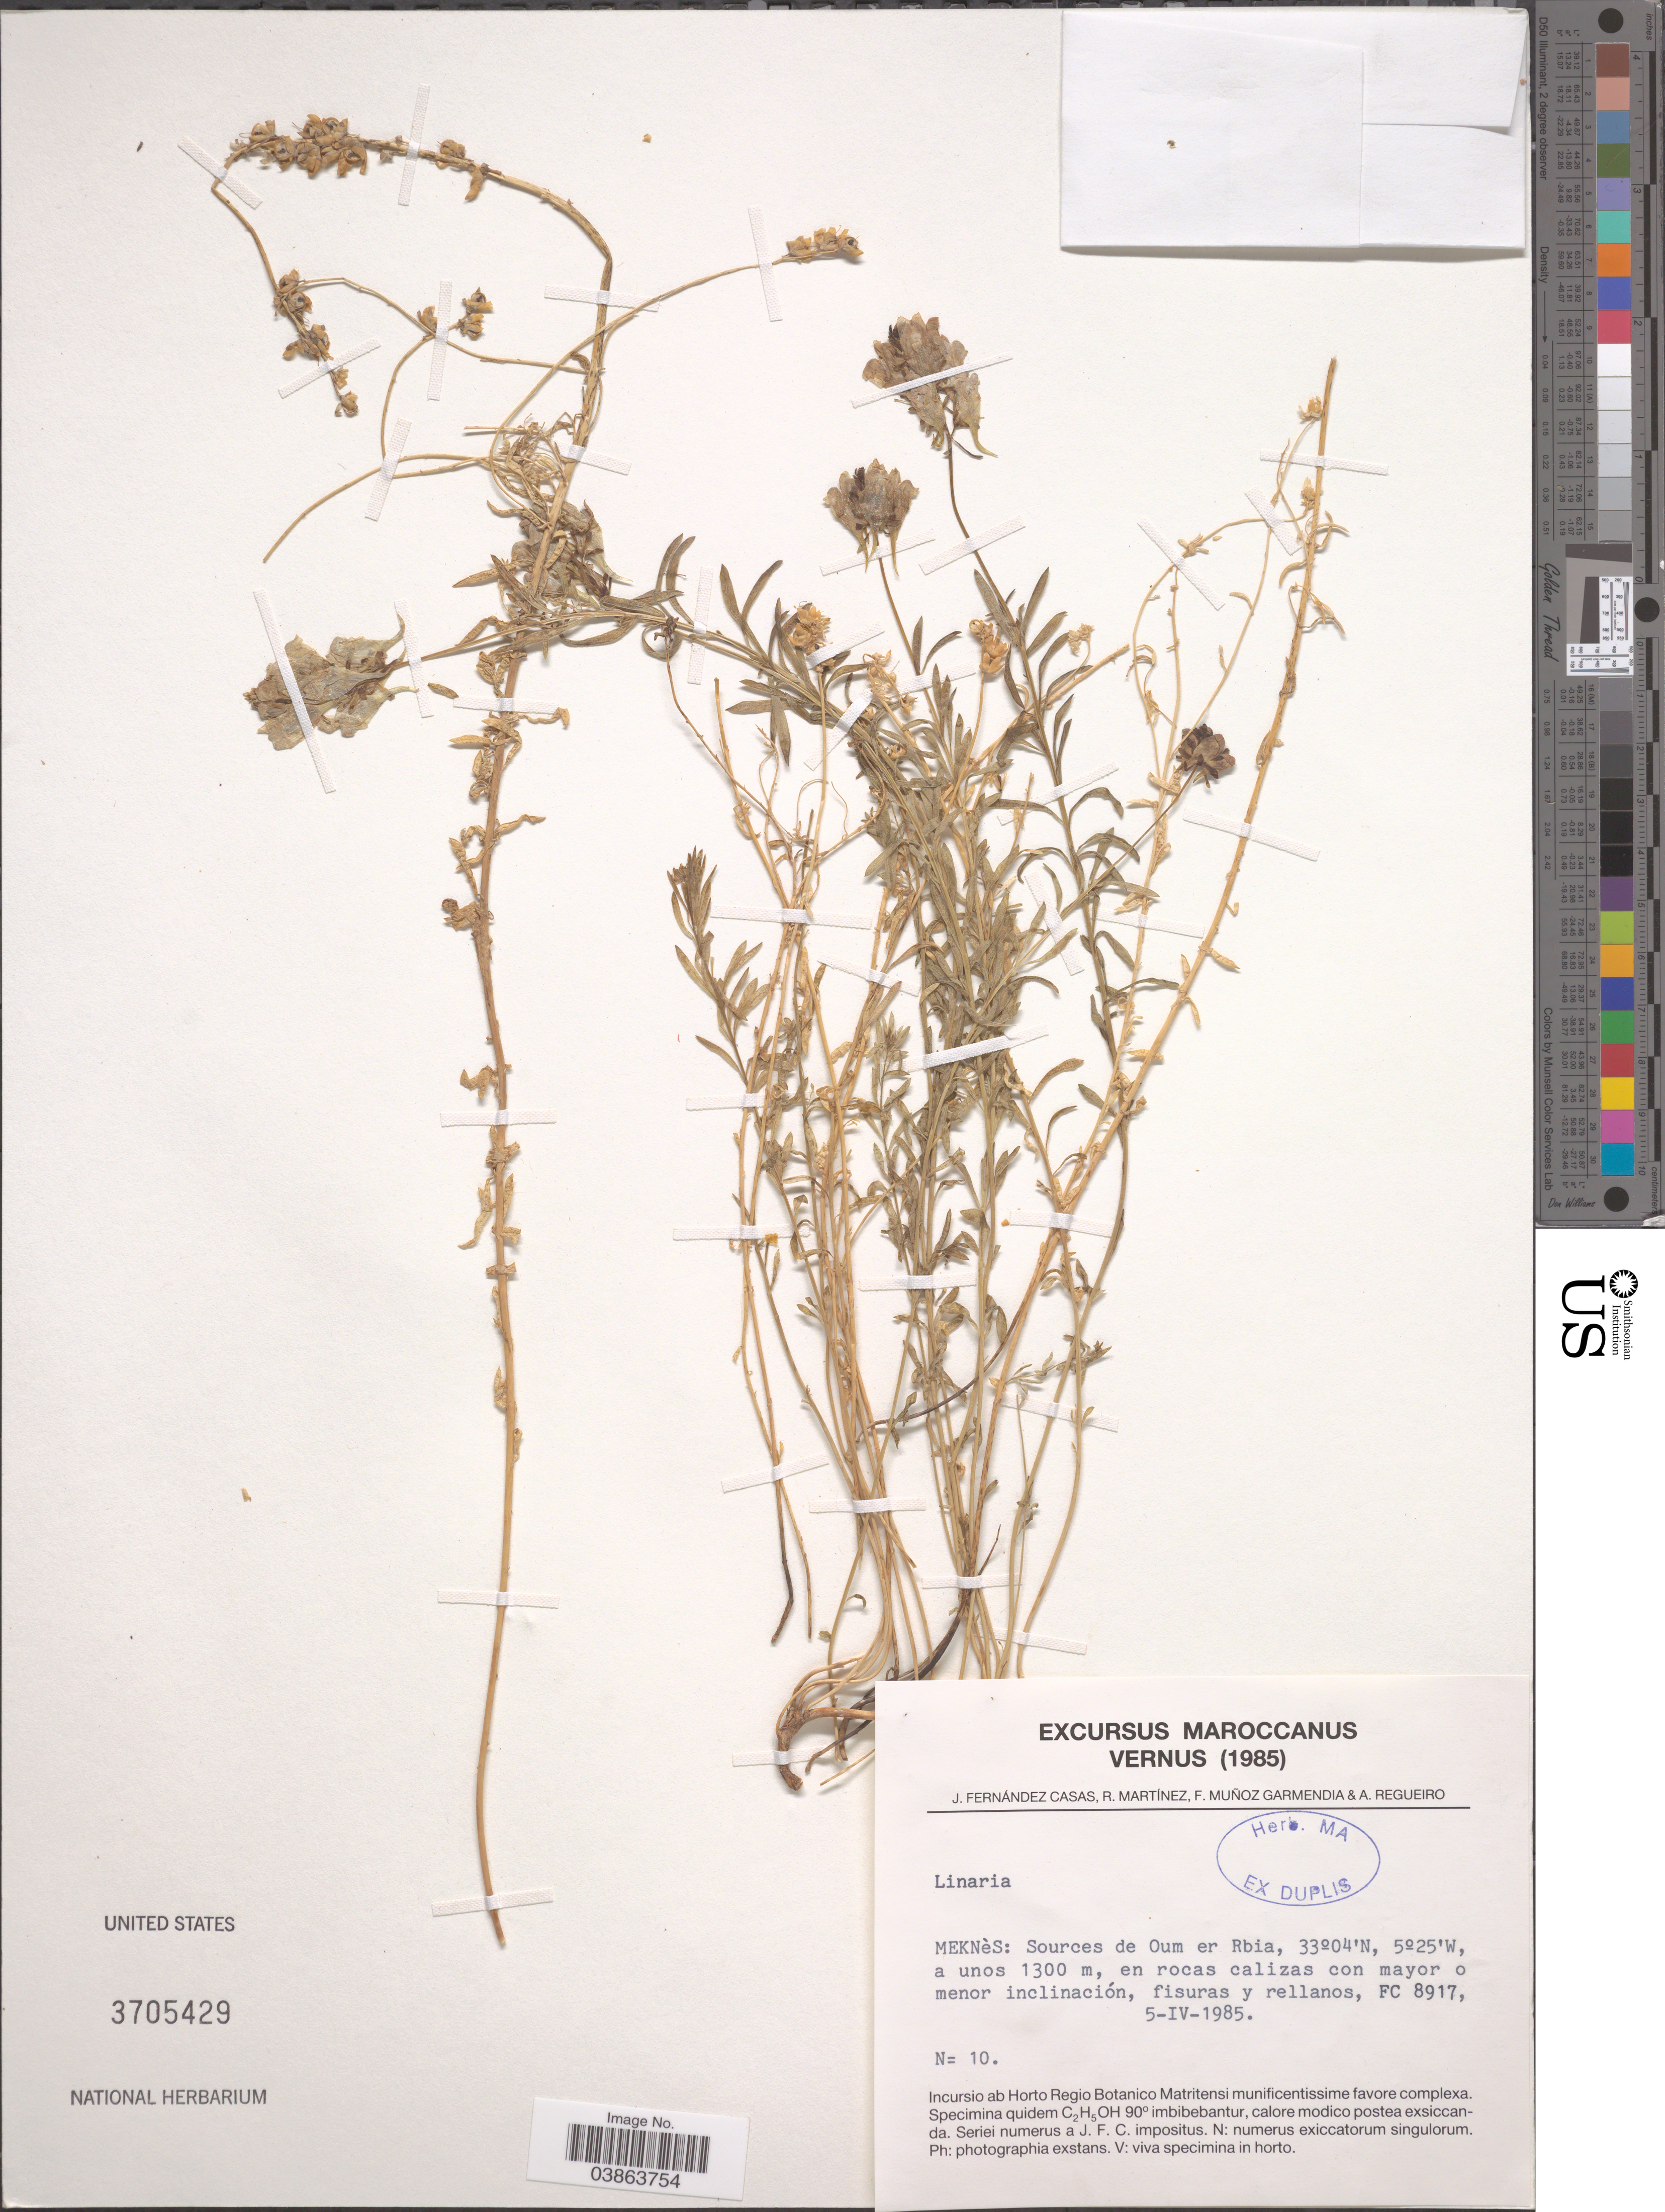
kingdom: Plantae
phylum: Tracheophyta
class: Magnoliopsida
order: Lamiales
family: Plantaginaceae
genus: Linaria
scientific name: Linaria sp.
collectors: J. Casas, R. Martinez, F. Muñoz Garmendia & A. Regueiro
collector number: FC 8917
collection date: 1985-04-05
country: Morocco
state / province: Meknès-Tafilalet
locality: Meknés: Sources de Oum er Rbia.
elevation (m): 1300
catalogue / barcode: US 3705429